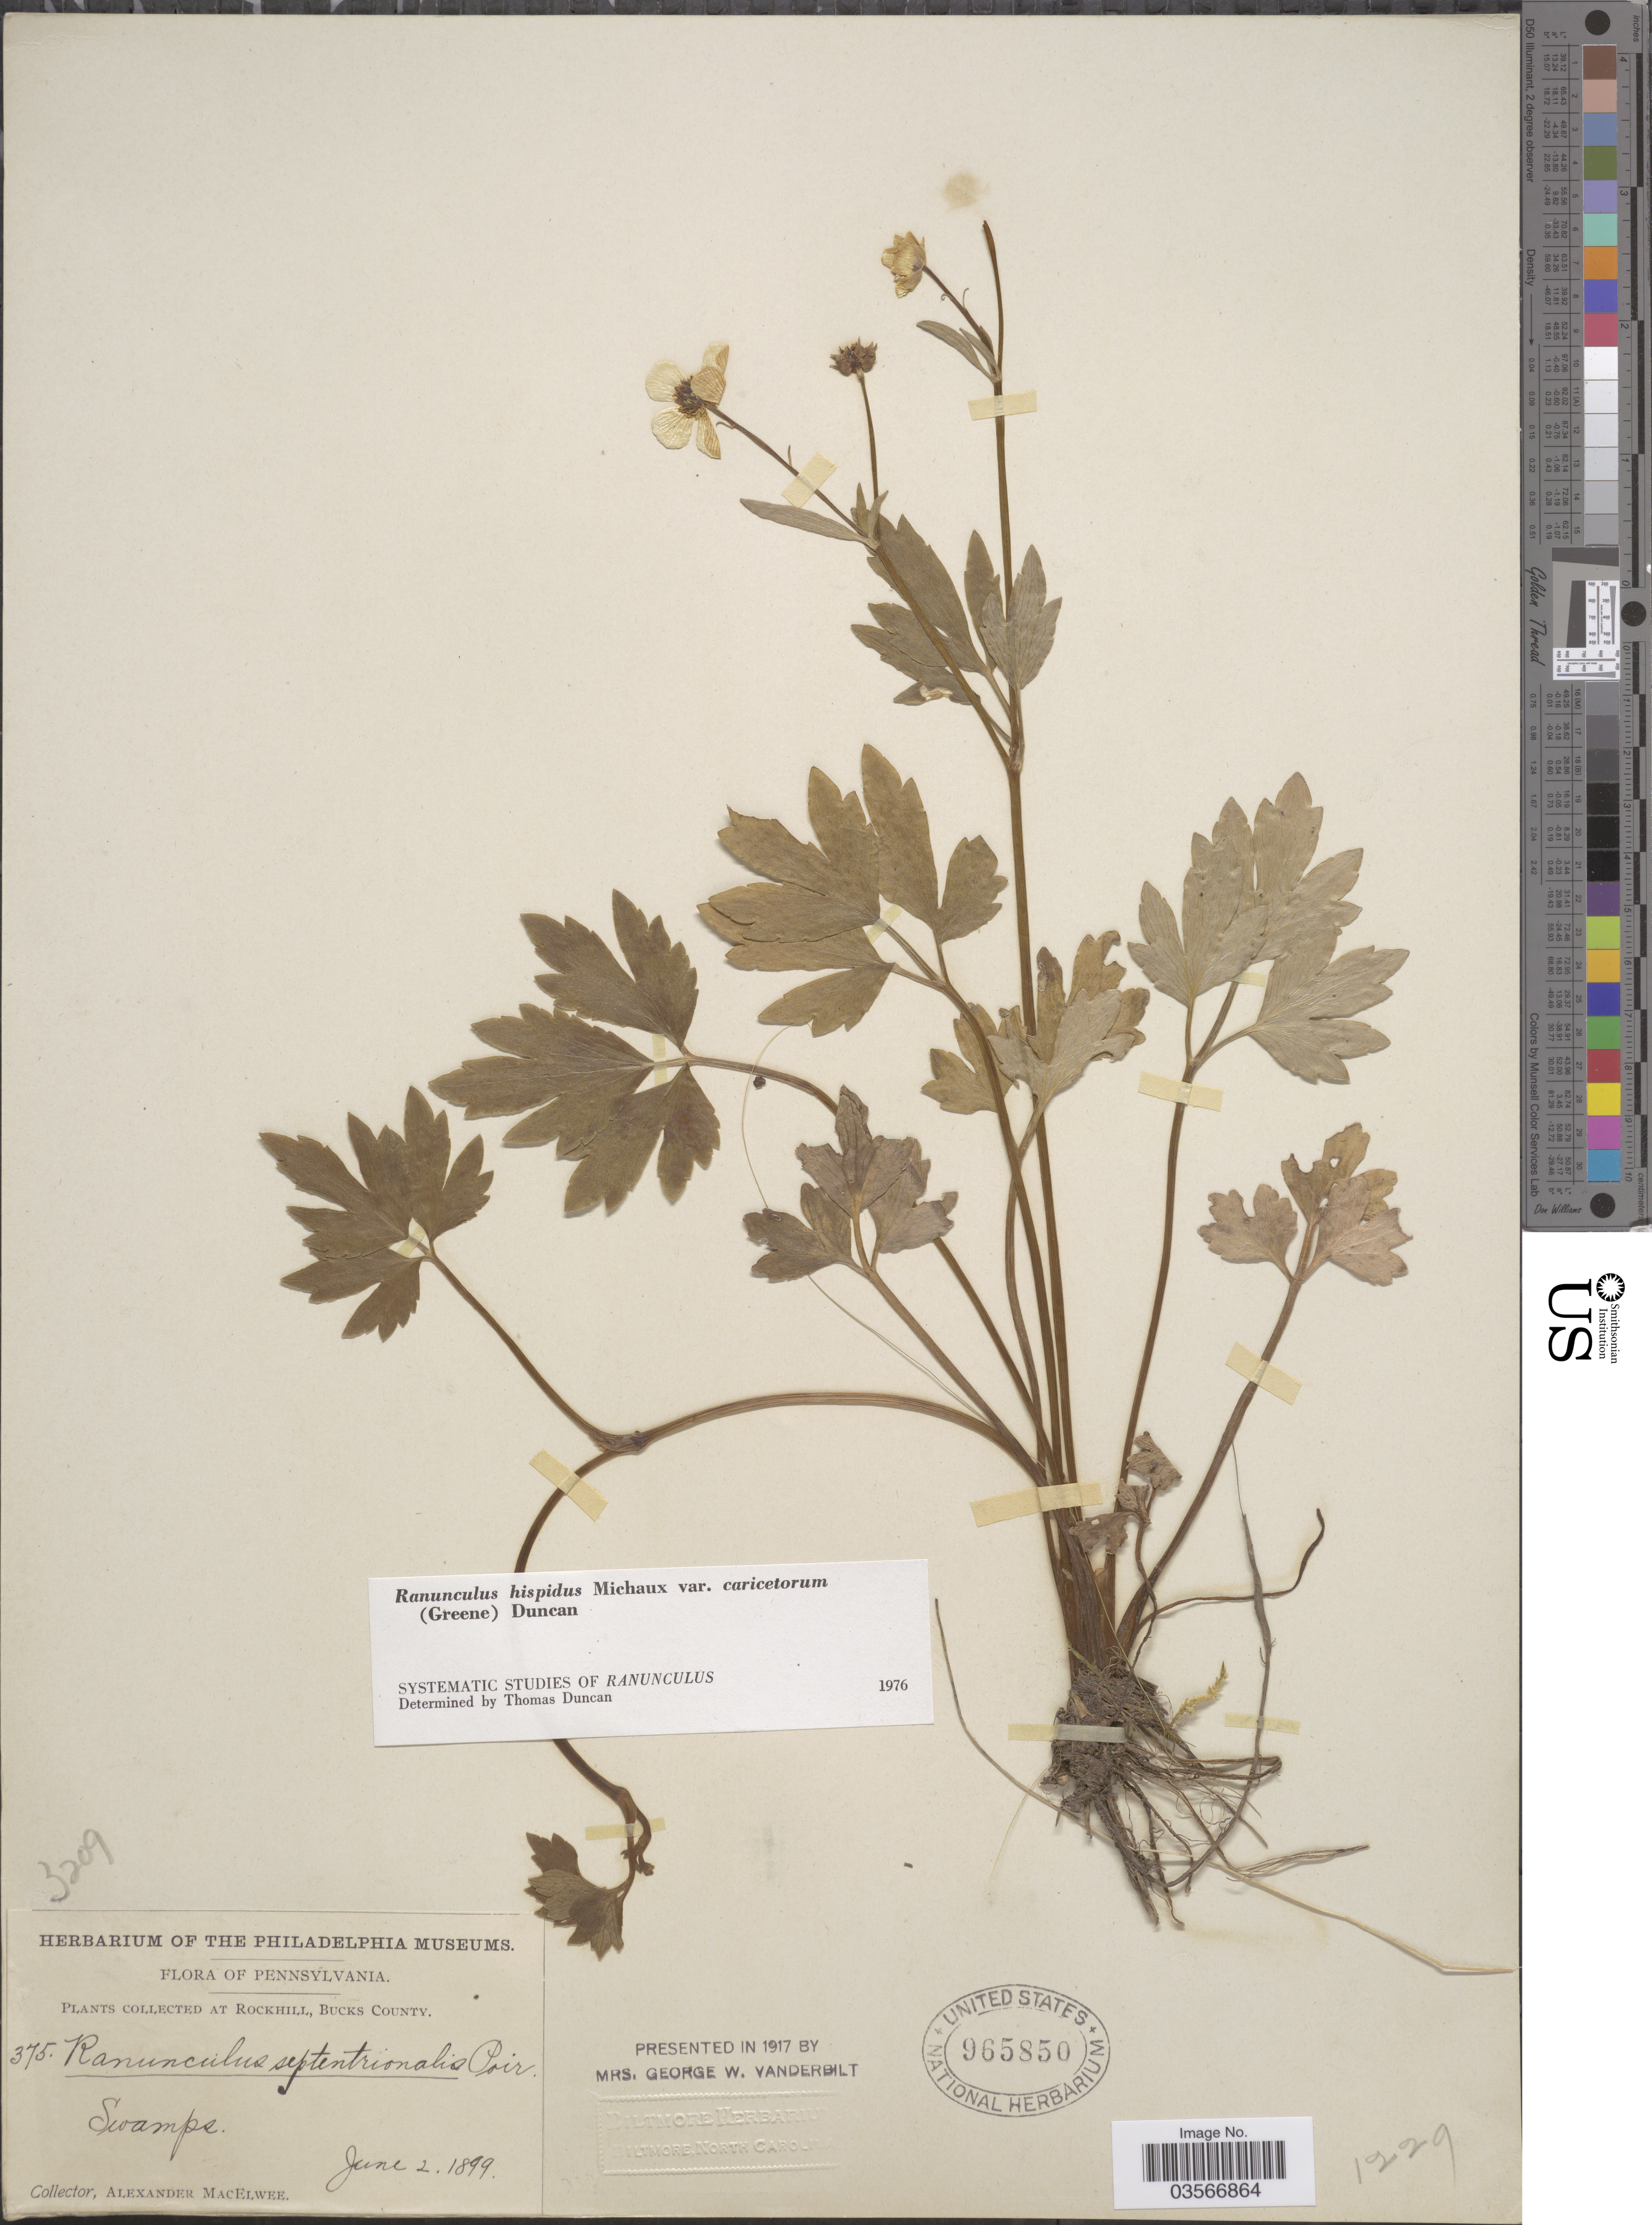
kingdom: Plantae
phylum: Tracheophyta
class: Magnoliopsida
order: Ranunculales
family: Ranunculaceae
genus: Ranunculus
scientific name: Ranunculus hispidus var. caricetorum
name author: Michx.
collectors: A. MacElwee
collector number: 375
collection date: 1899-06-02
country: United States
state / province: Pennsylvania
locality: Rockhill, Bucks County. Swamps.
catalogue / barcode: US 965850